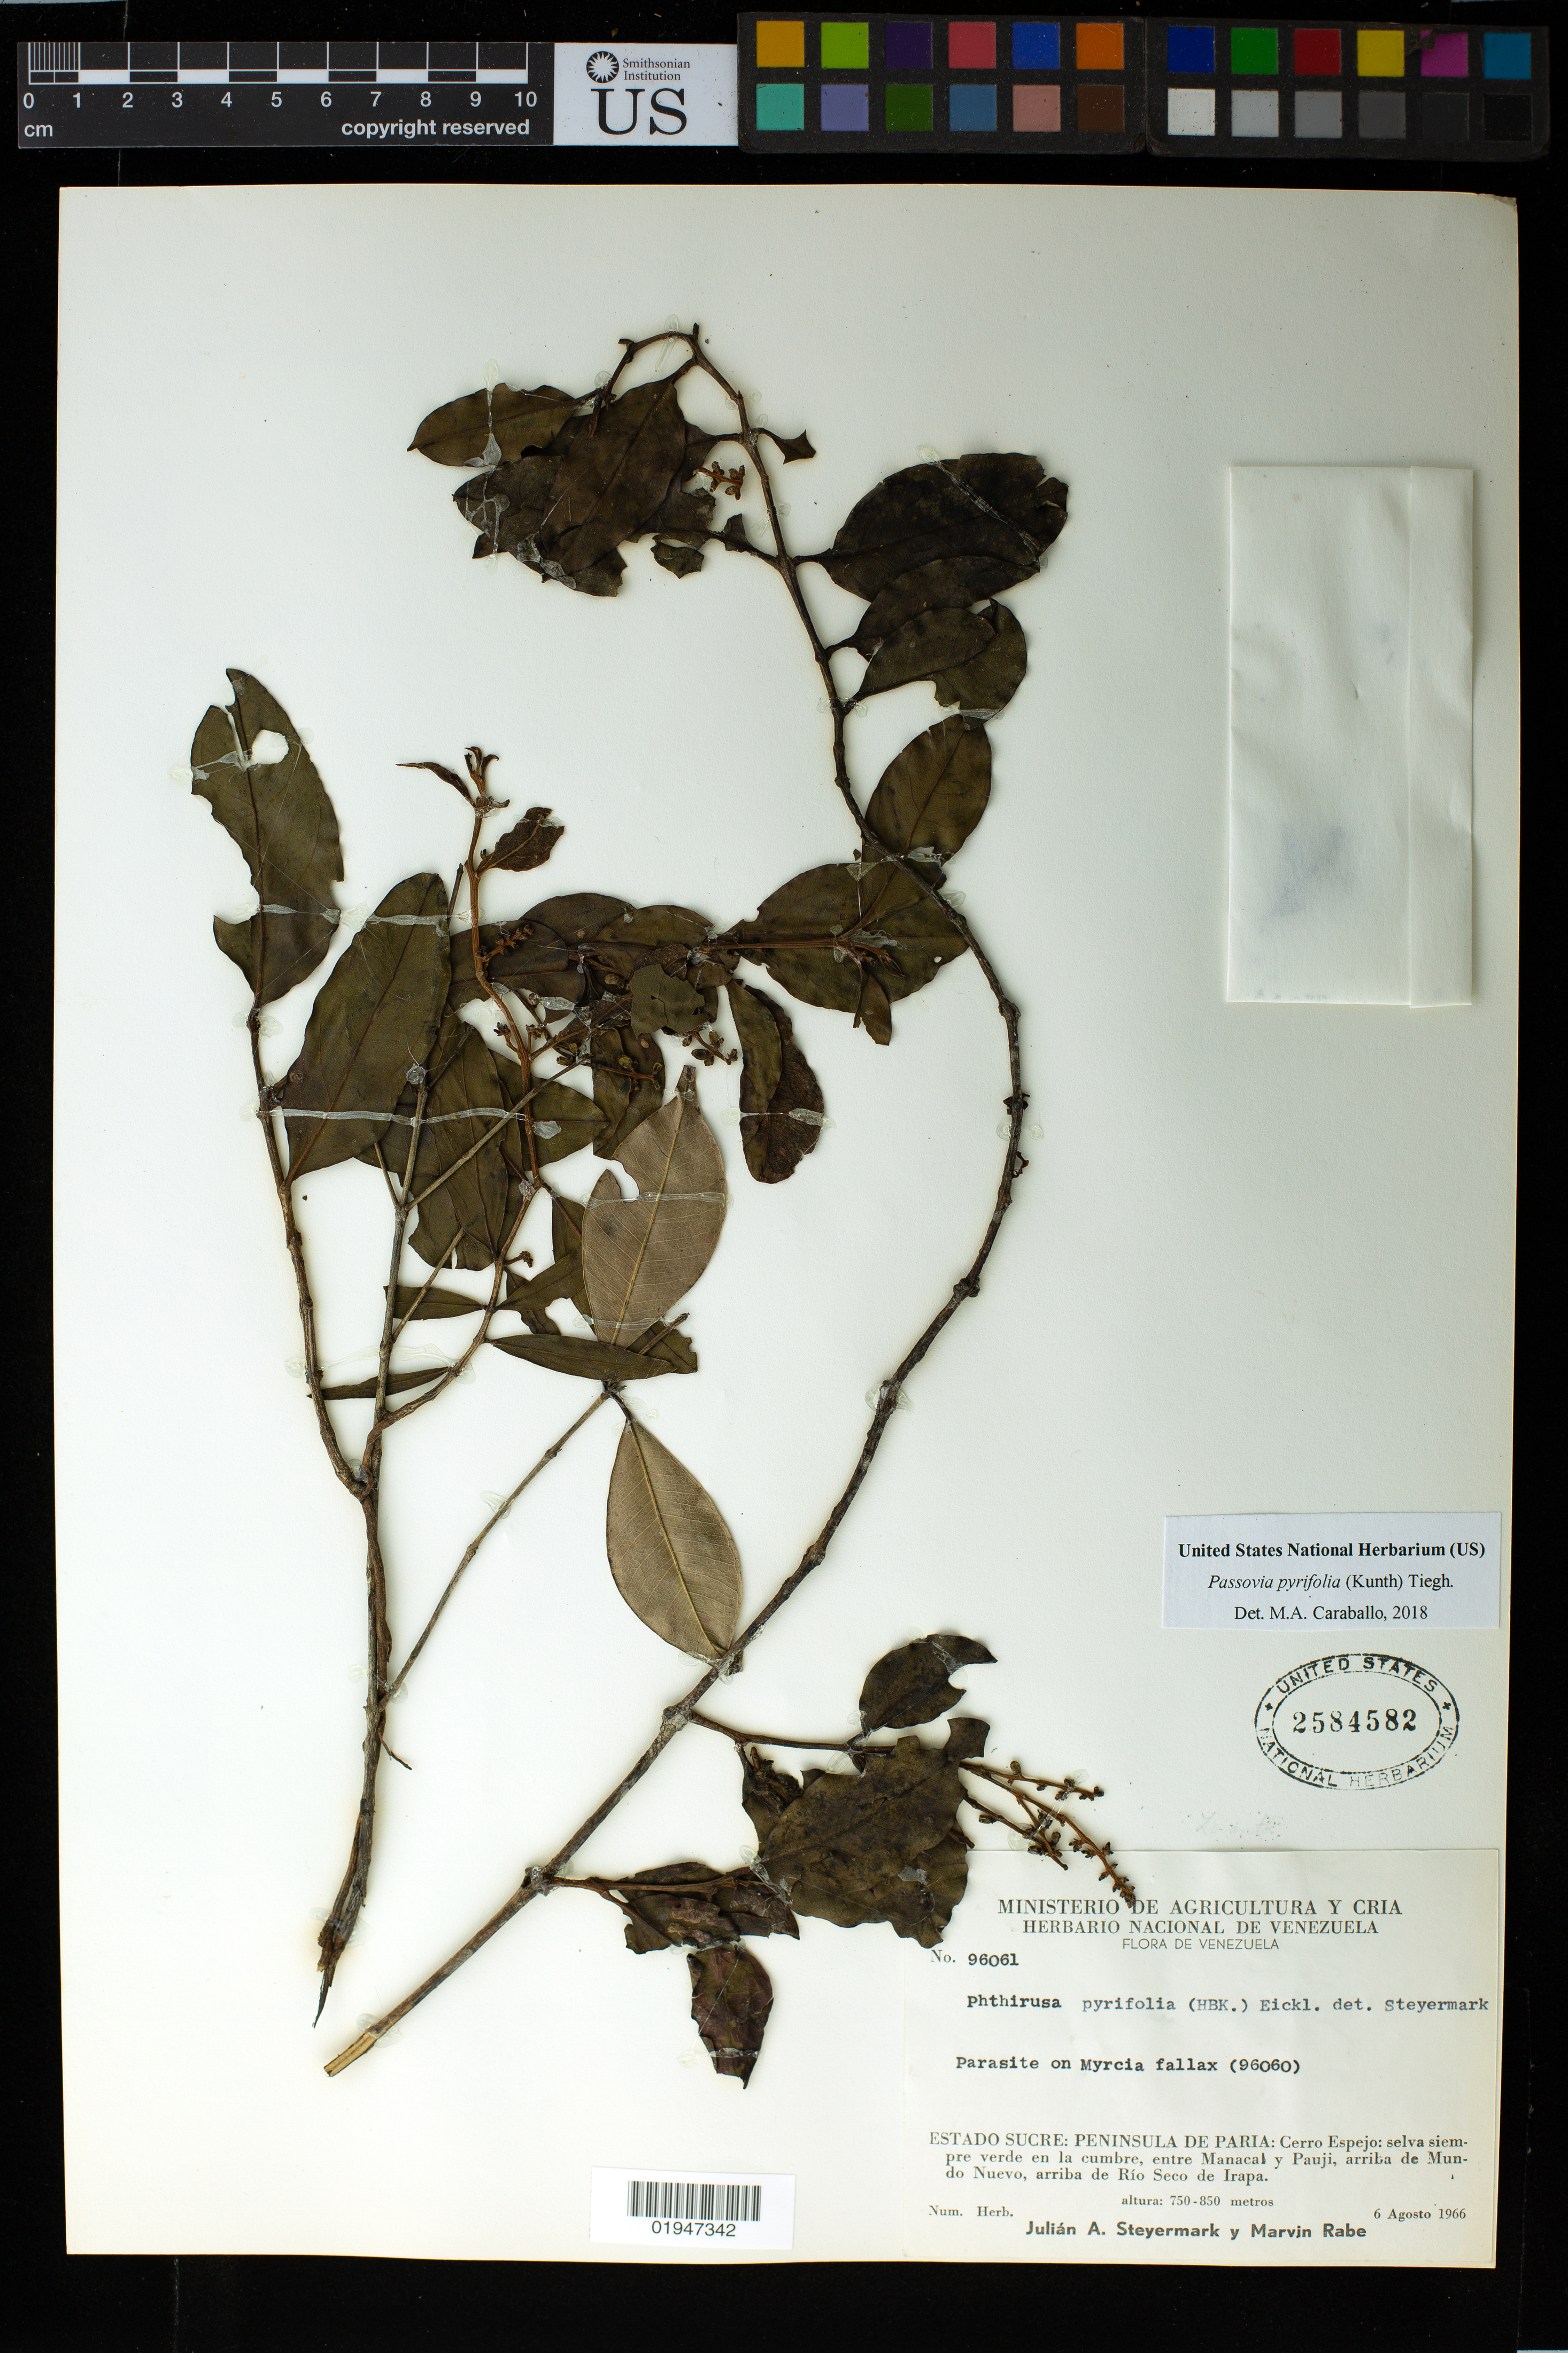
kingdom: Plantae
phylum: Tracheophyta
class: Magnoliopsida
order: Santalales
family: Loranthaceae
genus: Passovia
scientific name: Passovia pyrifolia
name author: (Kunth) Tiegh.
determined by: Caraballo-Ortiz, Marcos A., (MISS), University of Mississippi (UNITED STATES)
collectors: J. Steyermark & M. Rabe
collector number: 96061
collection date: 1966-08-06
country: Venezuela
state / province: Sucre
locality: Peninsula de Paria; Cerro Espejo; entre Manacal y Pauji, arriba de Mundo Nuevo, arriba de Río Seco de Irapa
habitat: Selva siempre verde en la combre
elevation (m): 750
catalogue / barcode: US 2584582